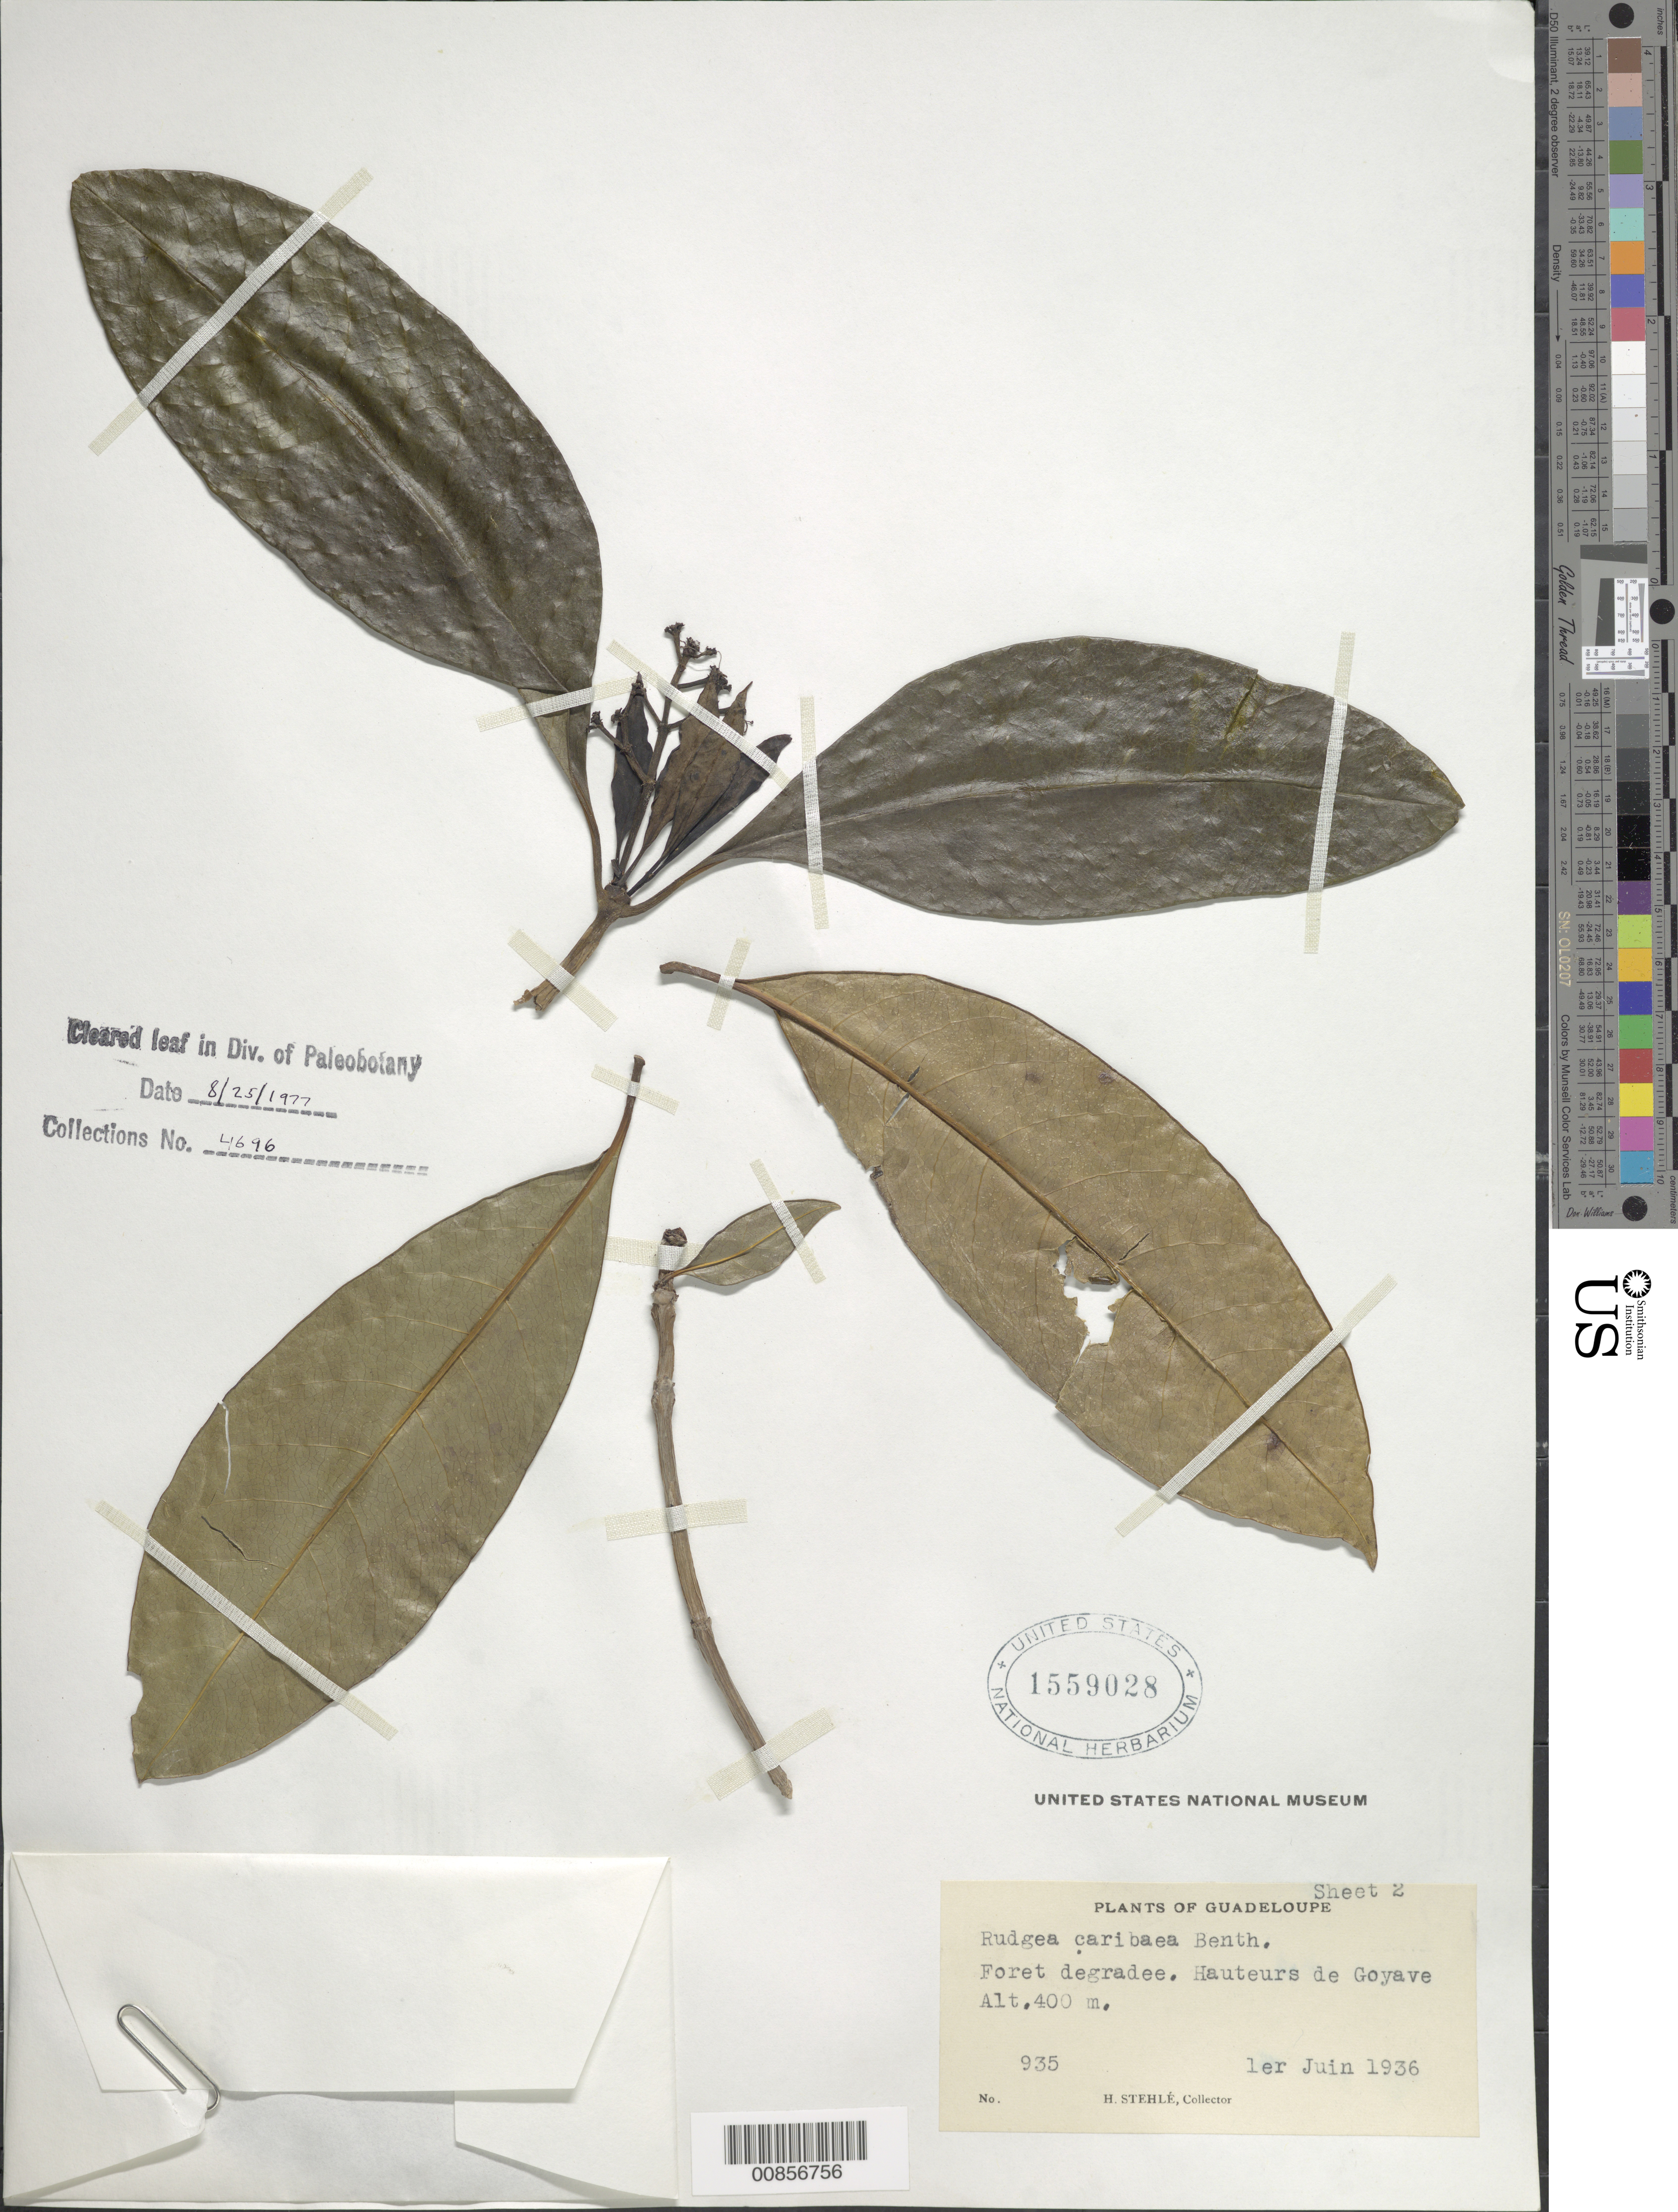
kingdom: Plantae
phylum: Tracheophyta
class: Magnoliopsida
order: Gentianales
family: Rubiaceae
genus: Rudgea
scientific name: Rudgea citrifolia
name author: (Sw.) K. Schum.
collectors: H. Stehlé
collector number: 935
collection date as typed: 01 Jun 1936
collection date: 1936-06-01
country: Guadeloupe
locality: Hauteurs de Goyave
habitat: Forêt degradee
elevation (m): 400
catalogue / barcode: US 1559028